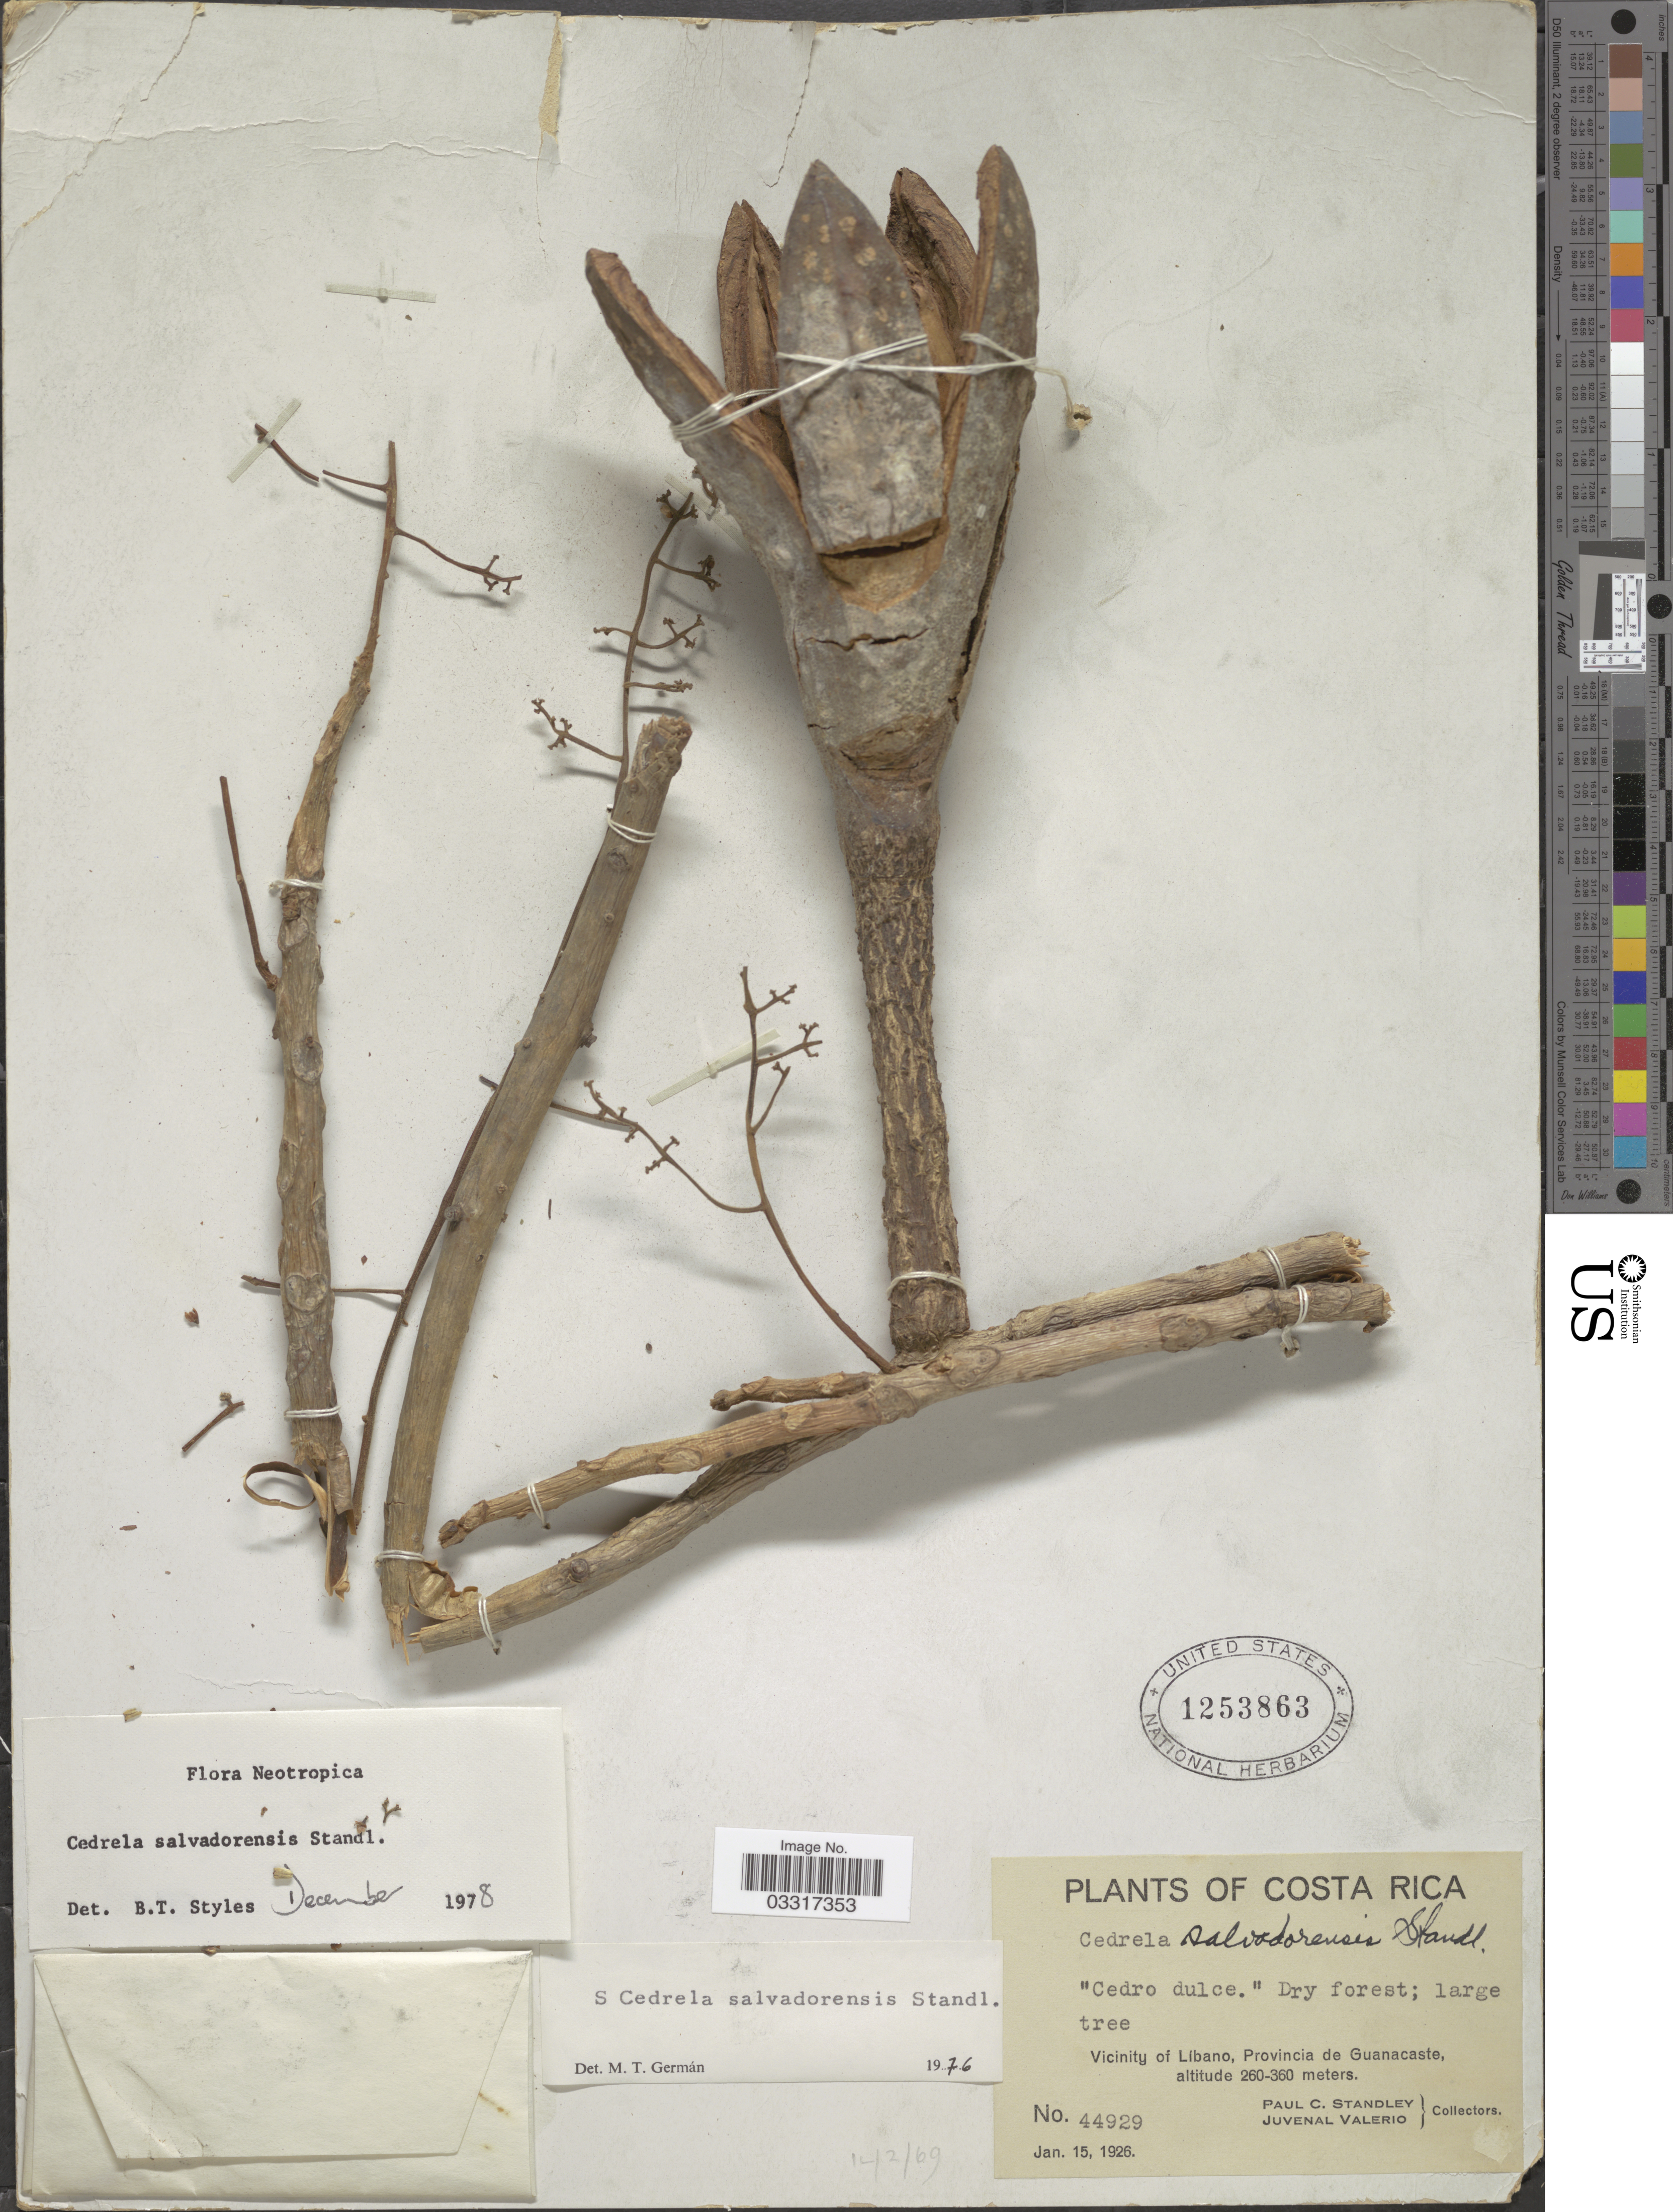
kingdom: Plantae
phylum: Tracheophyta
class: Magnoliopsida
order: Sapindales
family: Meliaceae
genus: Cedrela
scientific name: Cedrela salvadorensis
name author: Standl.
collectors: P. C. Standley & J. Valerio R.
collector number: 44929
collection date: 1926-01-15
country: Costa Rica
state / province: Guanacaste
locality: Vicinity of Libano.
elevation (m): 260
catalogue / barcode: US 1253863